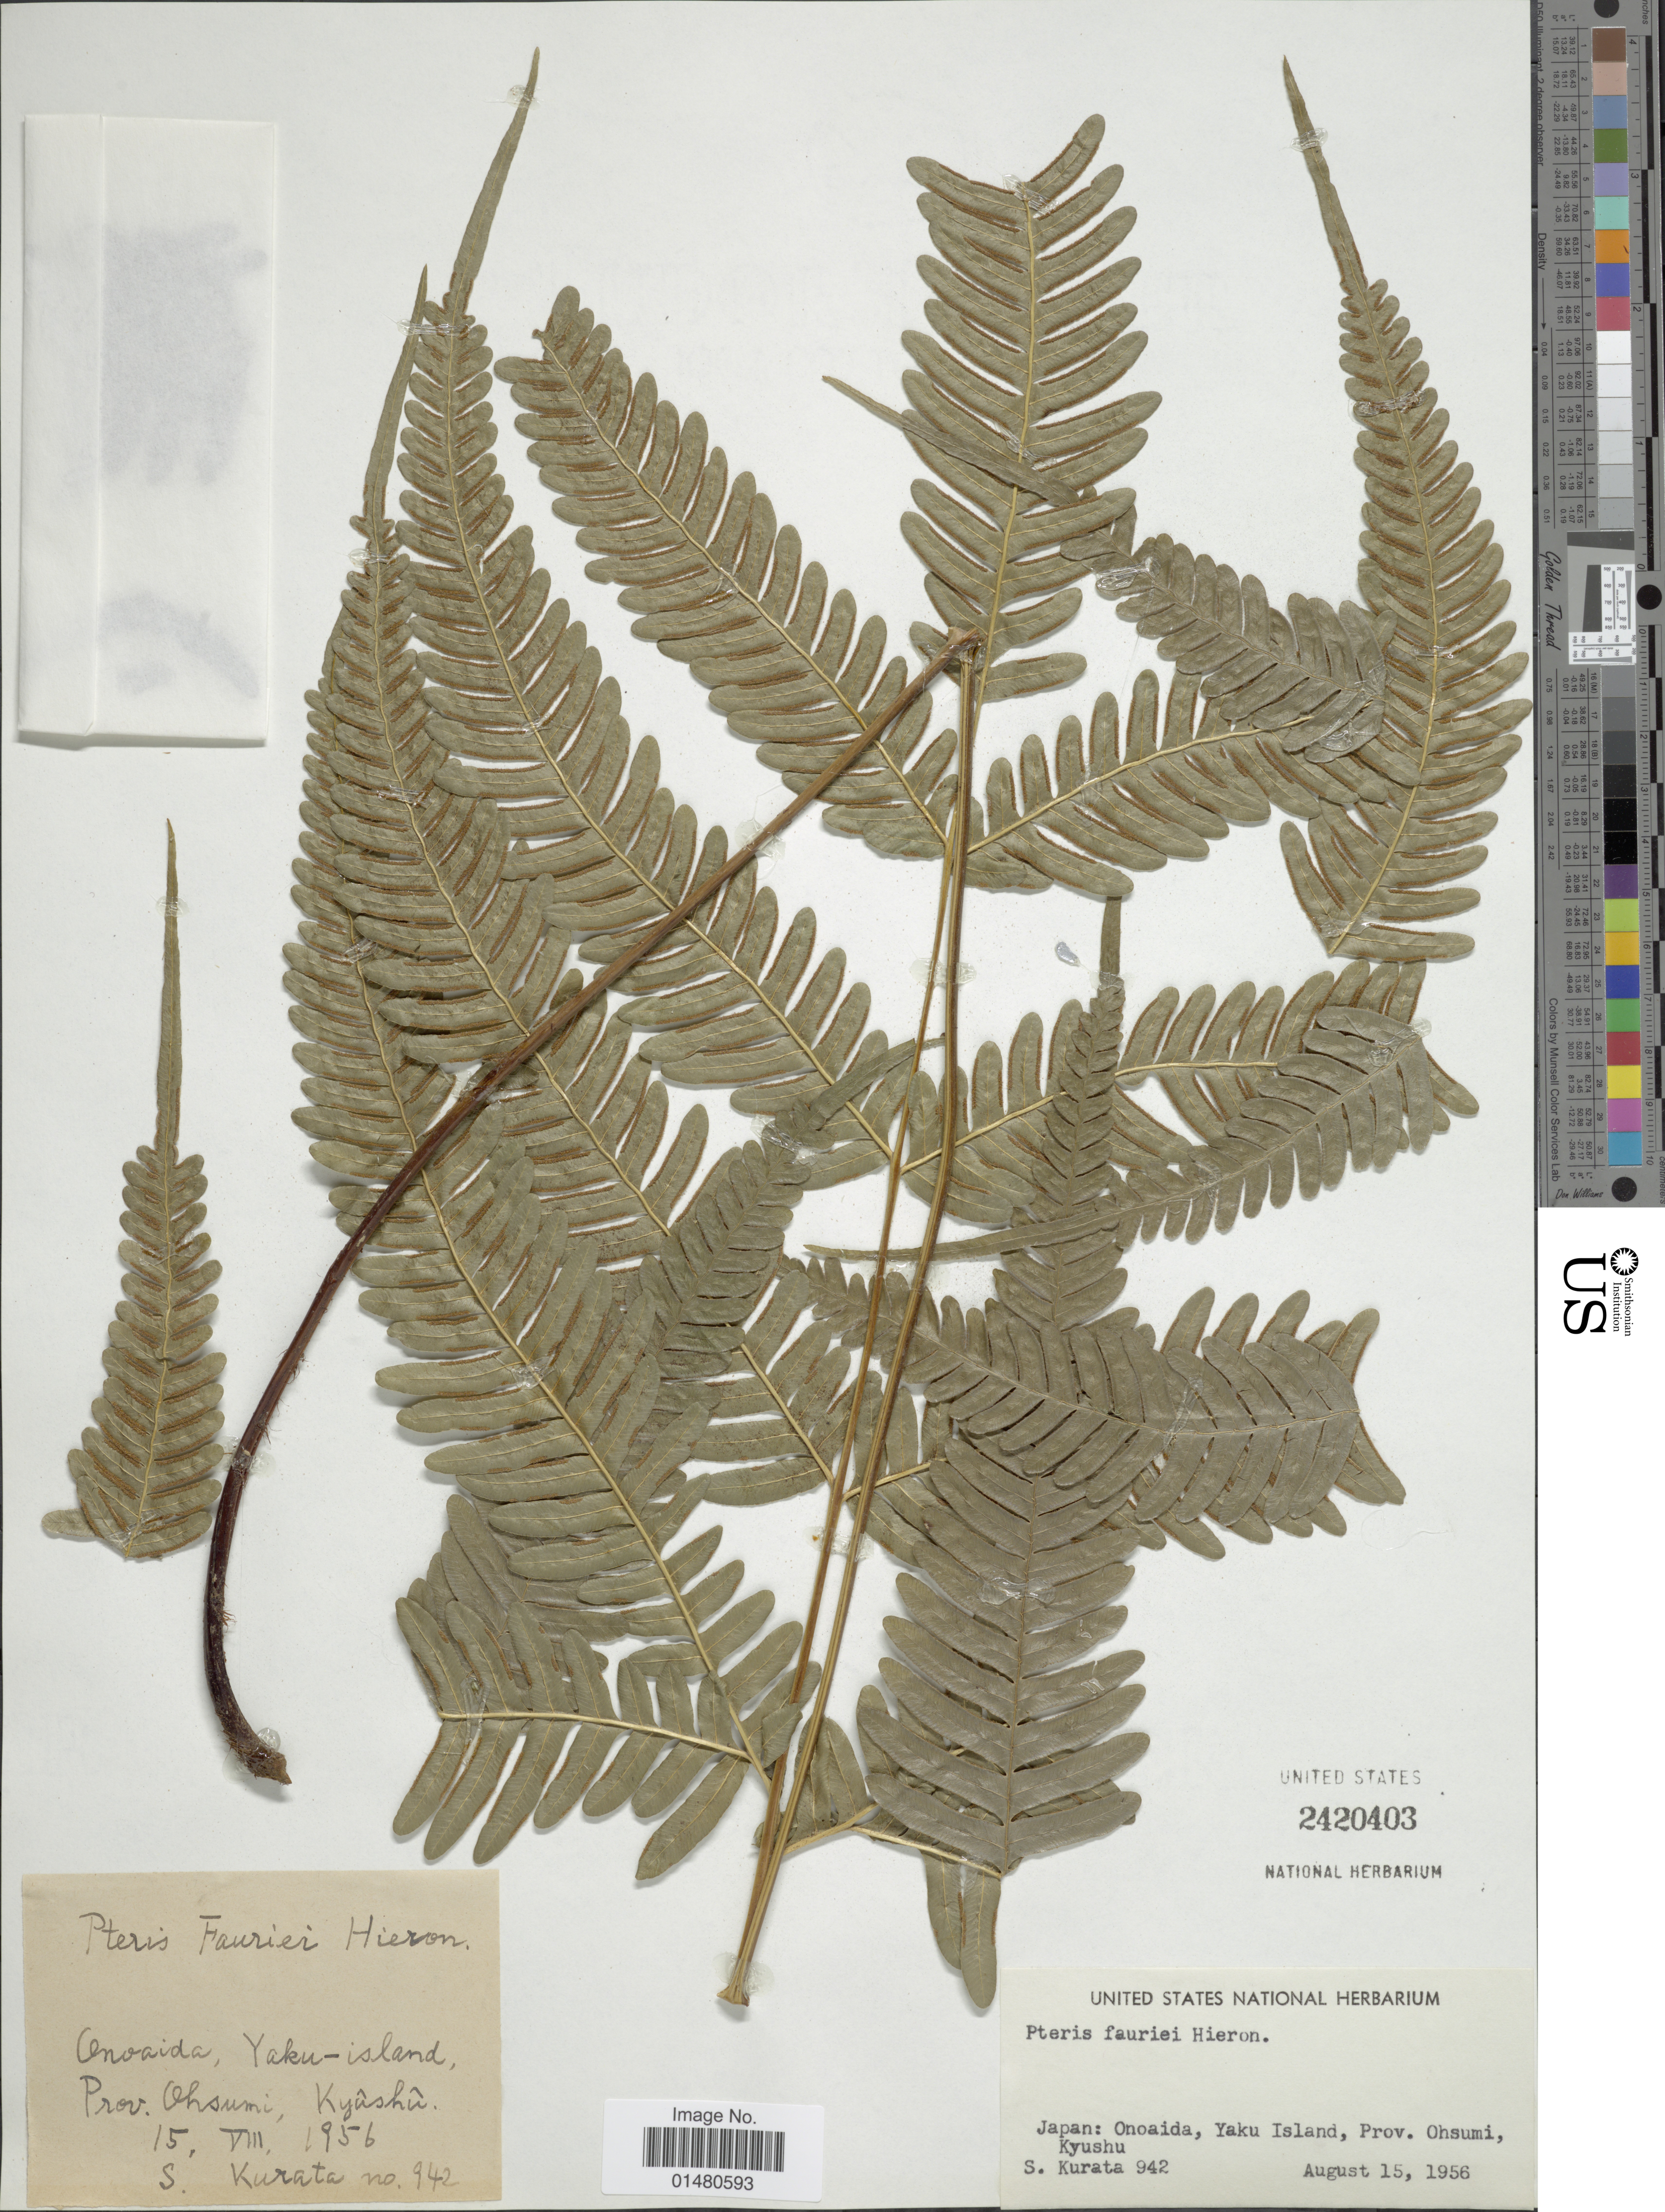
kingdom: Plantae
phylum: Tracheophyta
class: Polypodiopsida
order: Polypodiales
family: Pteridaceae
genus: Pteris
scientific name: Pteris fauriei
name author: Hieron.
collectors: Sa. Kurata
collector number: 942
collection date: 1956-08-15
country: Japan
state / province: Kagosima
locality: Onoaida, Yaku Island, Prov. Ohsumi, Kyushu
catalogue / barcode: US 2420403